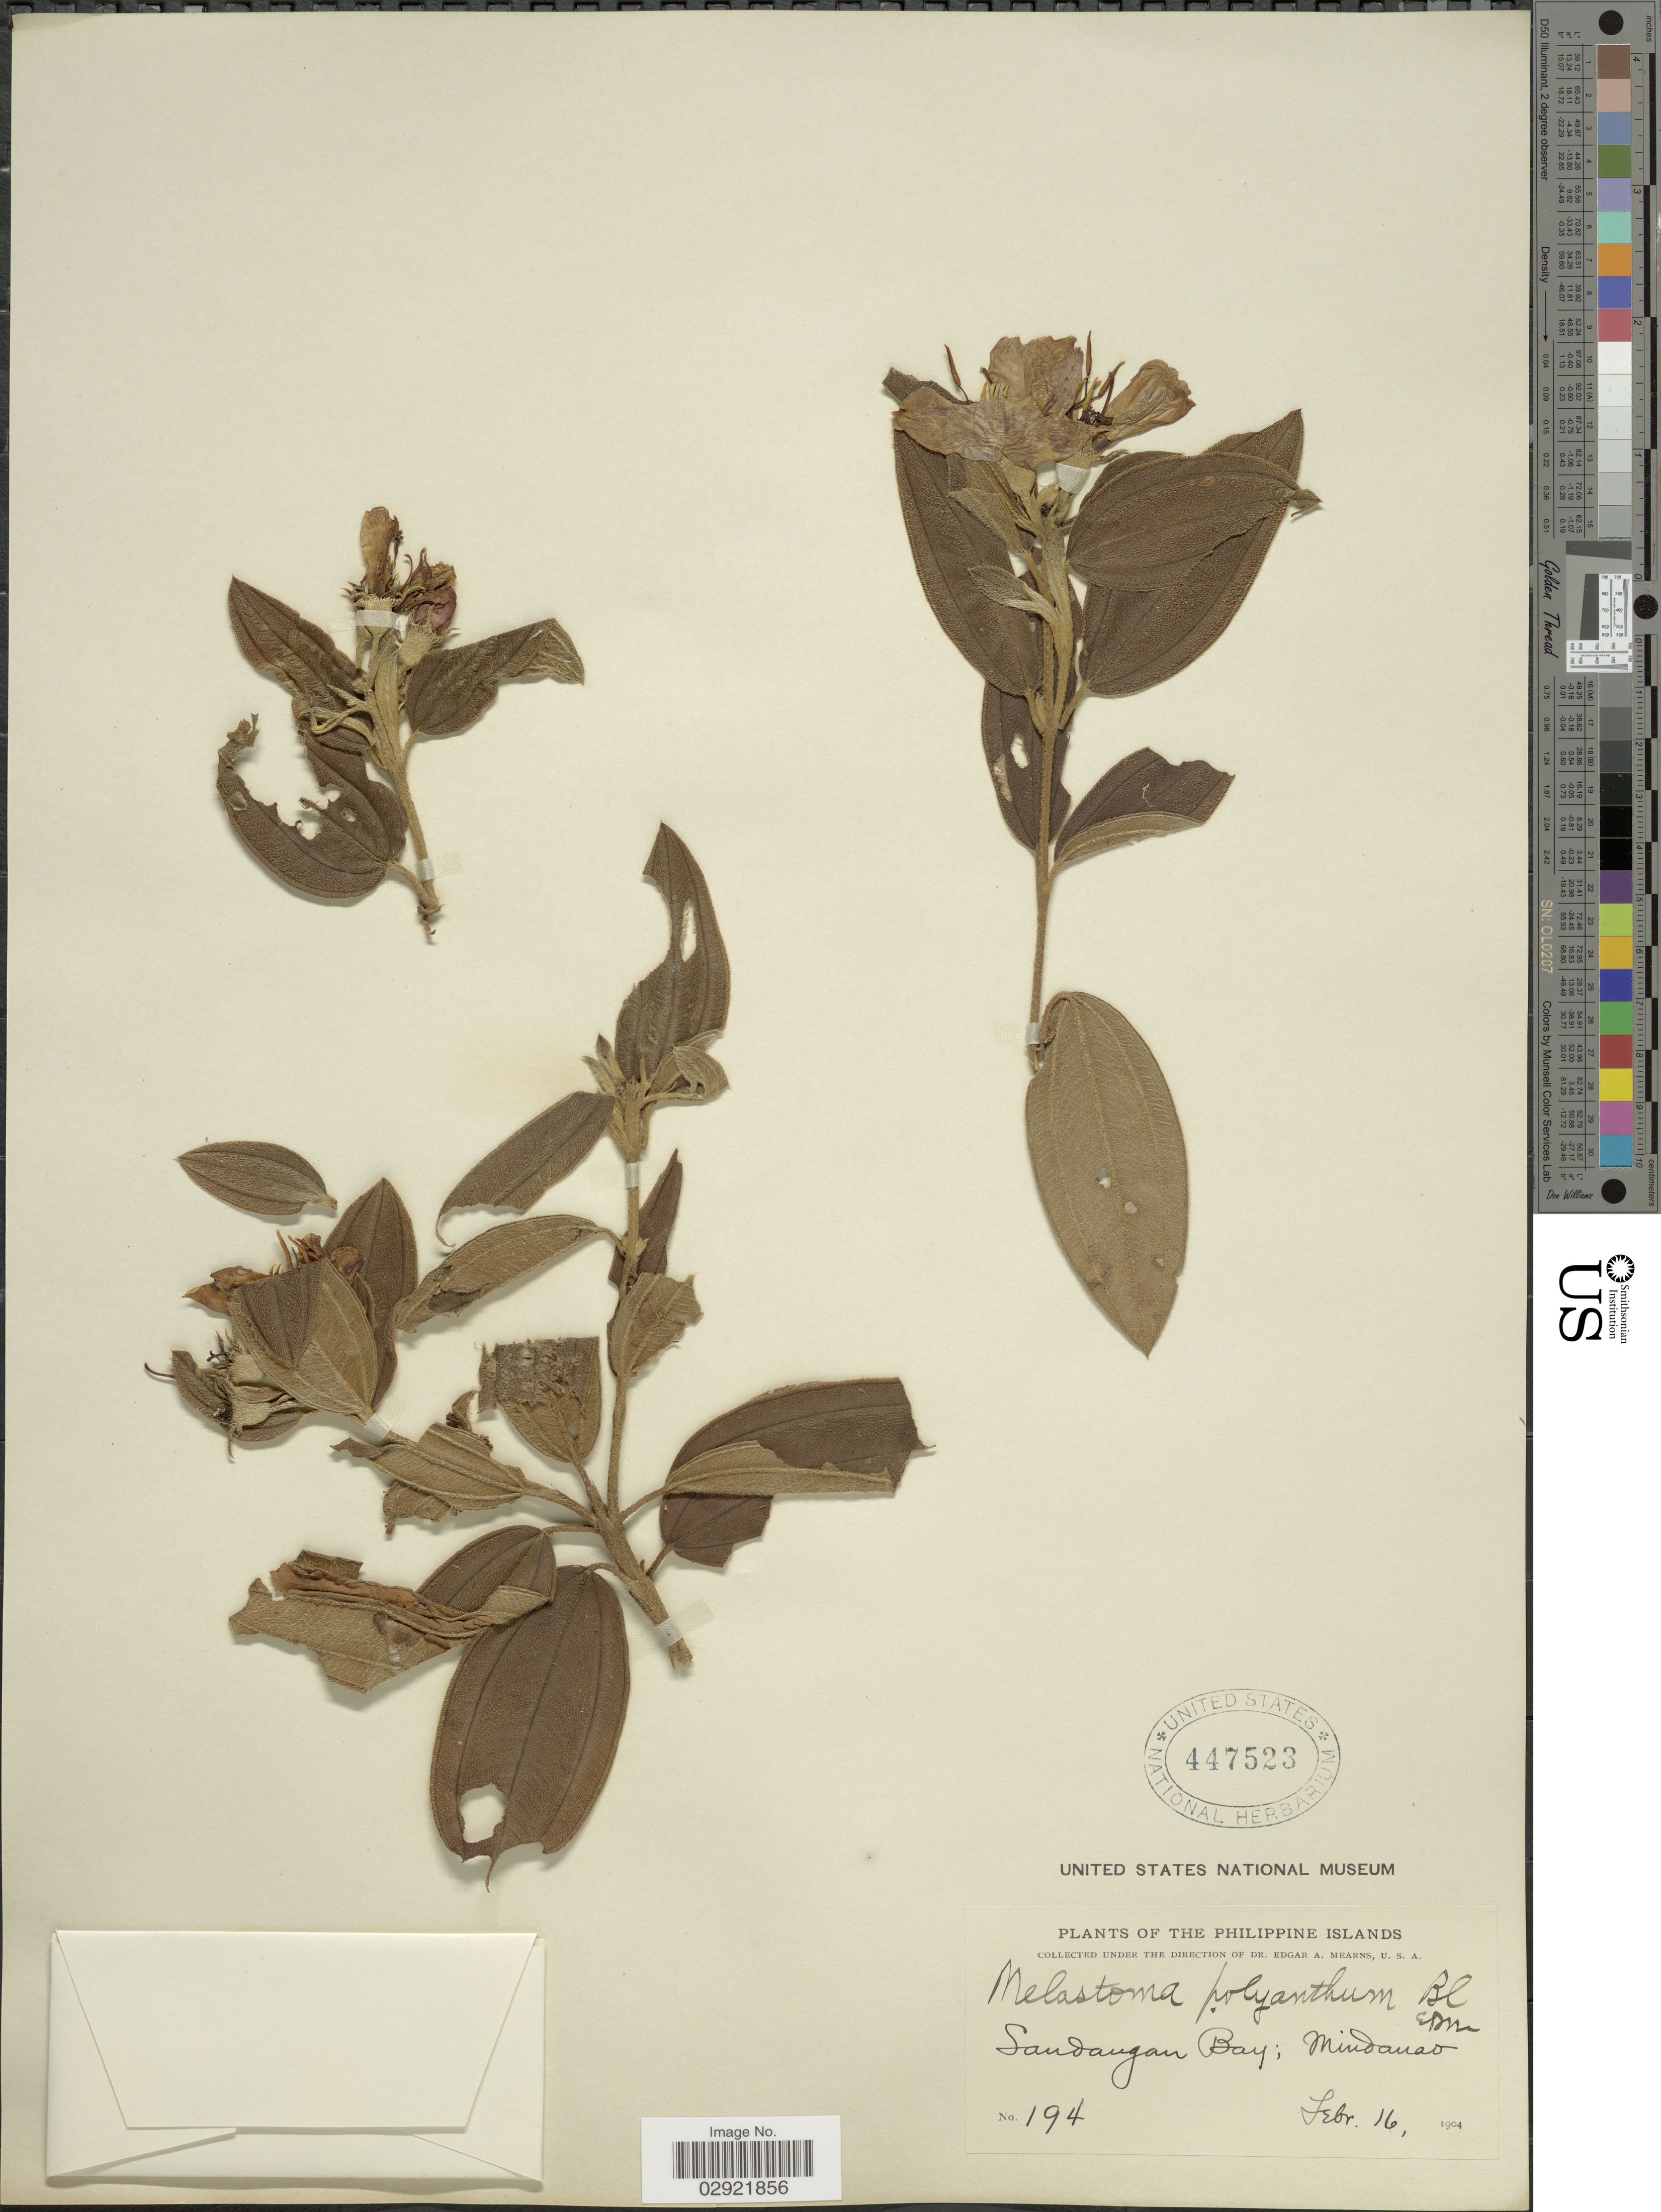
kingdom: Plantae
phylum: Tracheophyta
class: Magnoliopsida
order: Myrtales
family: Melastomataceae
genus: Melastoma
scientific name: Melastoma malabathricum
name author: L.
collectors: E. A. Mearns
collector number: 194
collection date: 1904-02-16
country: Philippines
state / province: Zamboanga Peninsula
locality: Philippine Islands. Sandangan Bay; Mindanao.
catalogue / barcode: US 447523